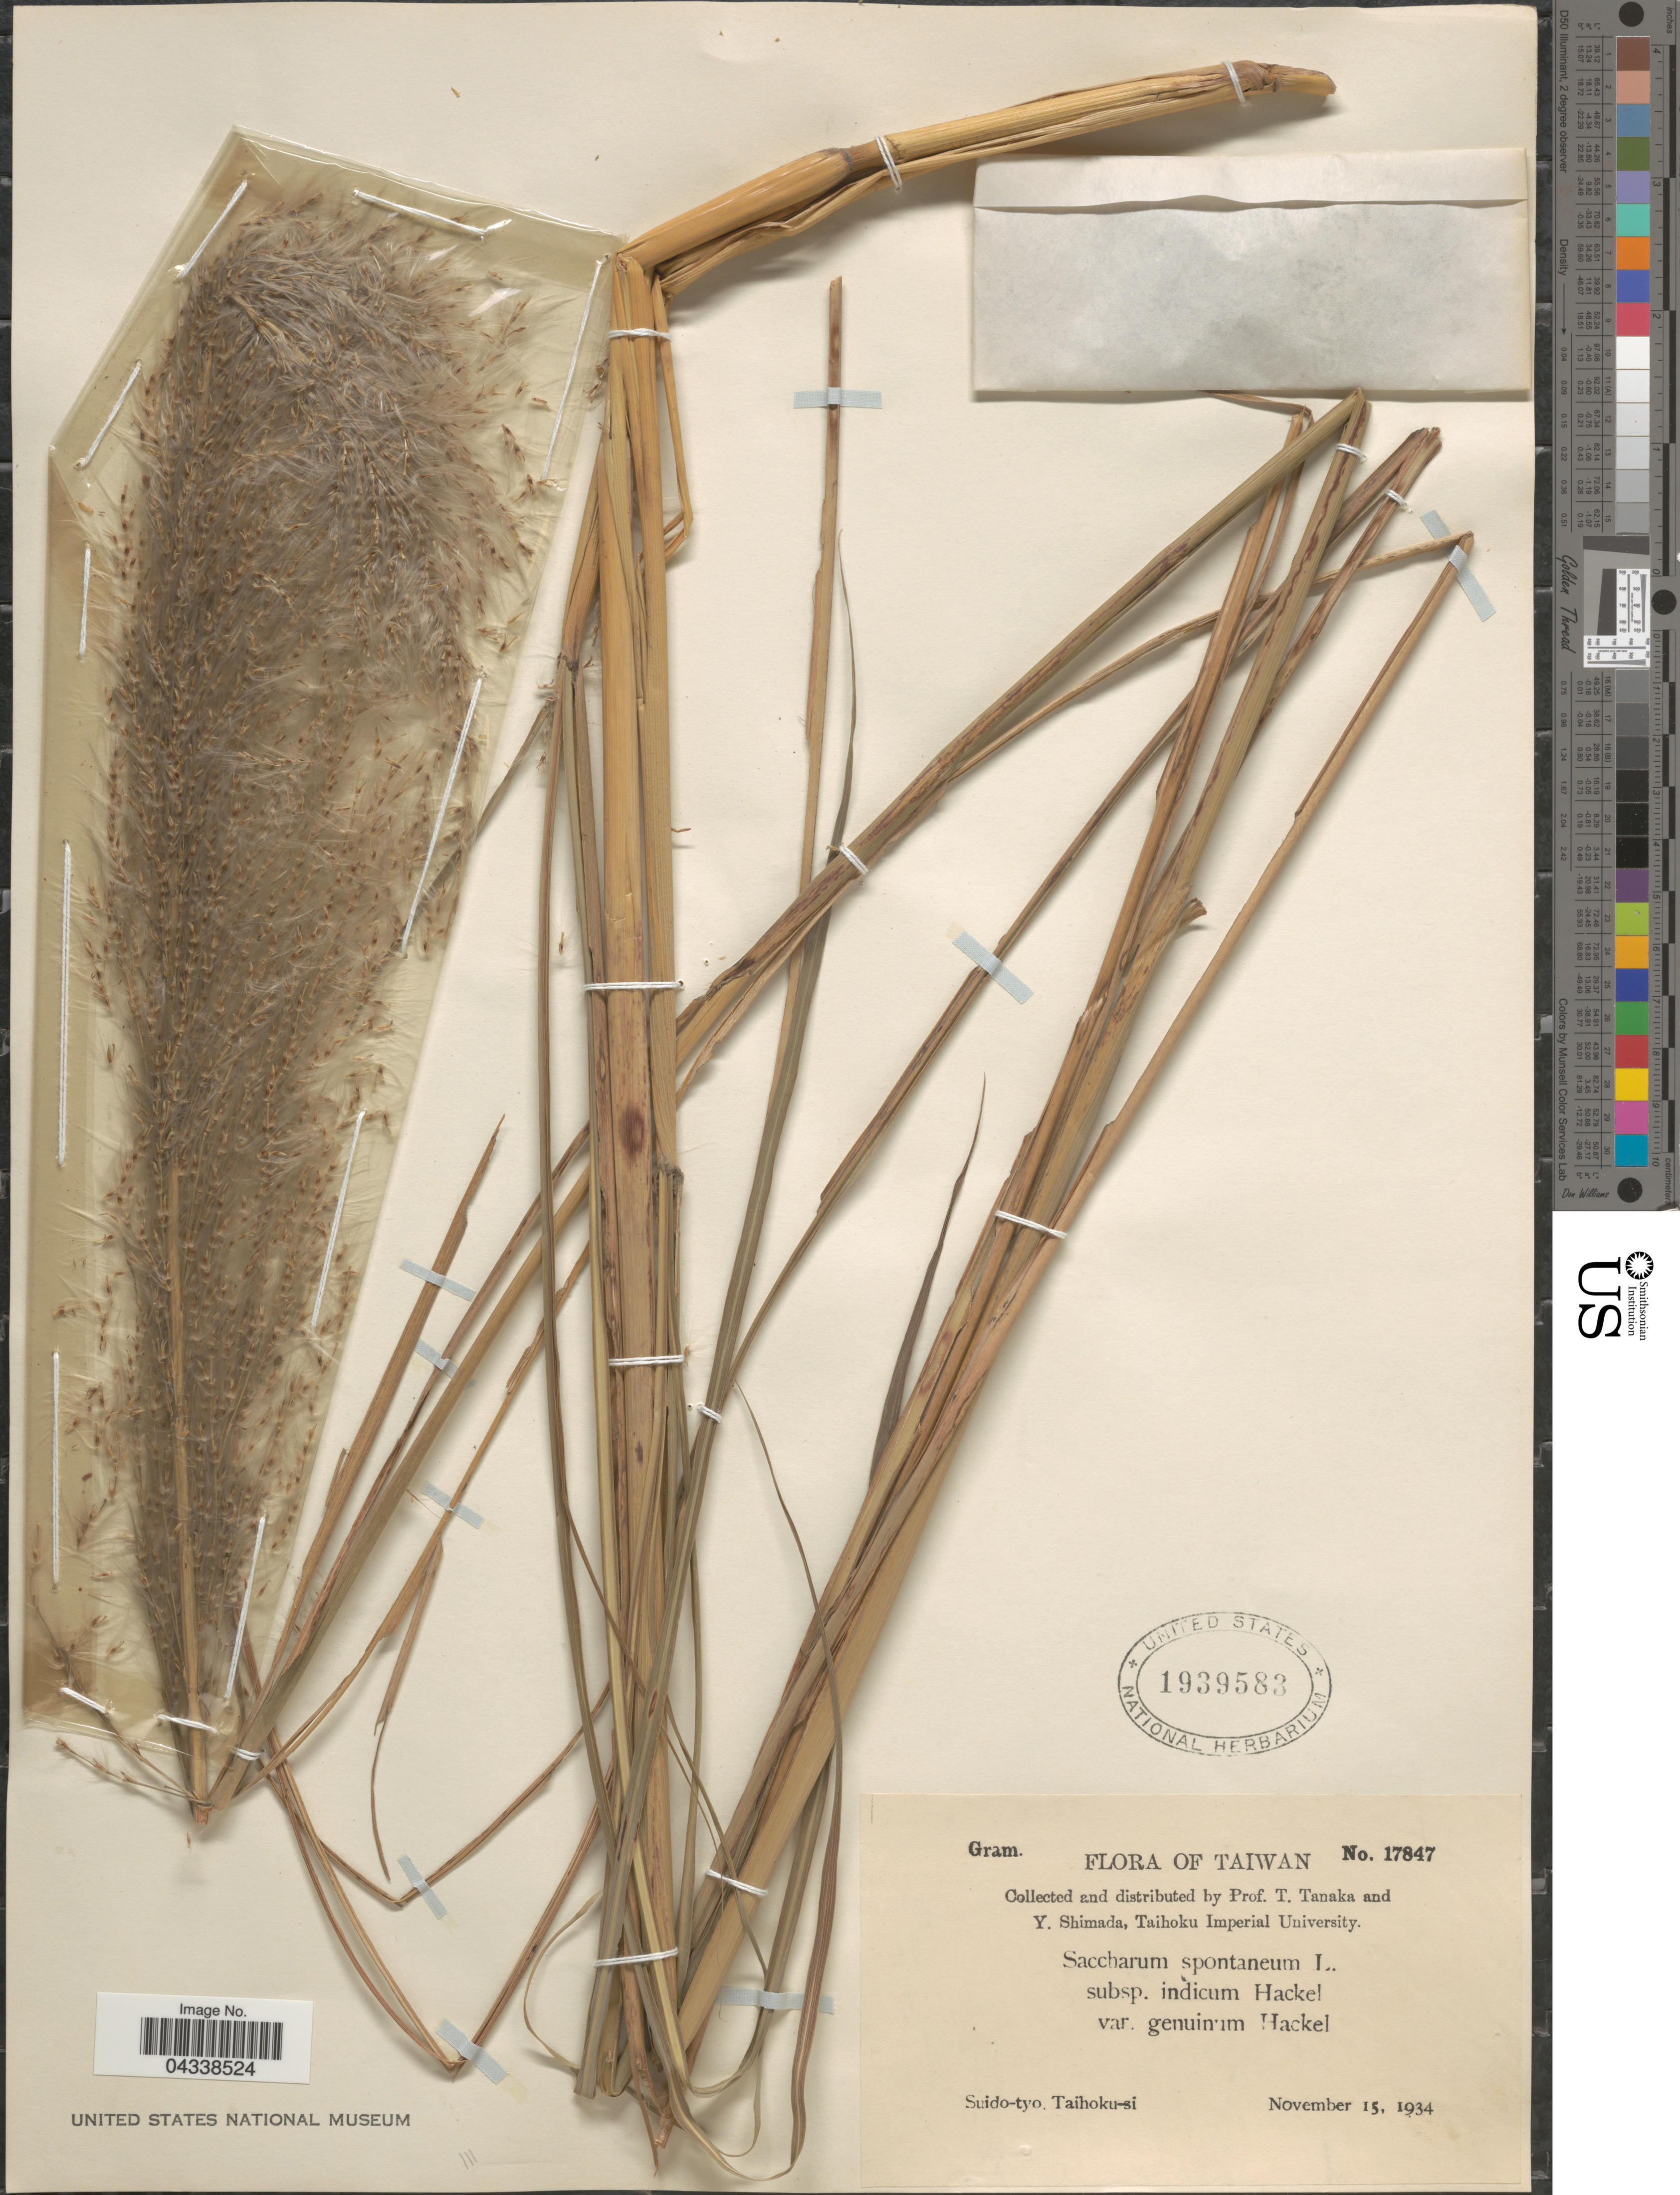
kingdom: Plantae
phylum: Tracheophyta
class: Liliopsida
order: Poales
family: Poaceae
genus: Saccharum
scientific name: Saccharum spontaneum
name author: L.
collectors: T. Tanaka & Y. Shimada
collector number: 17847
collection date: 1934-11-15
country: Taiwan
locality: Suido-tyo, Taihoku-si.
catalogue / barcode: US 1939583